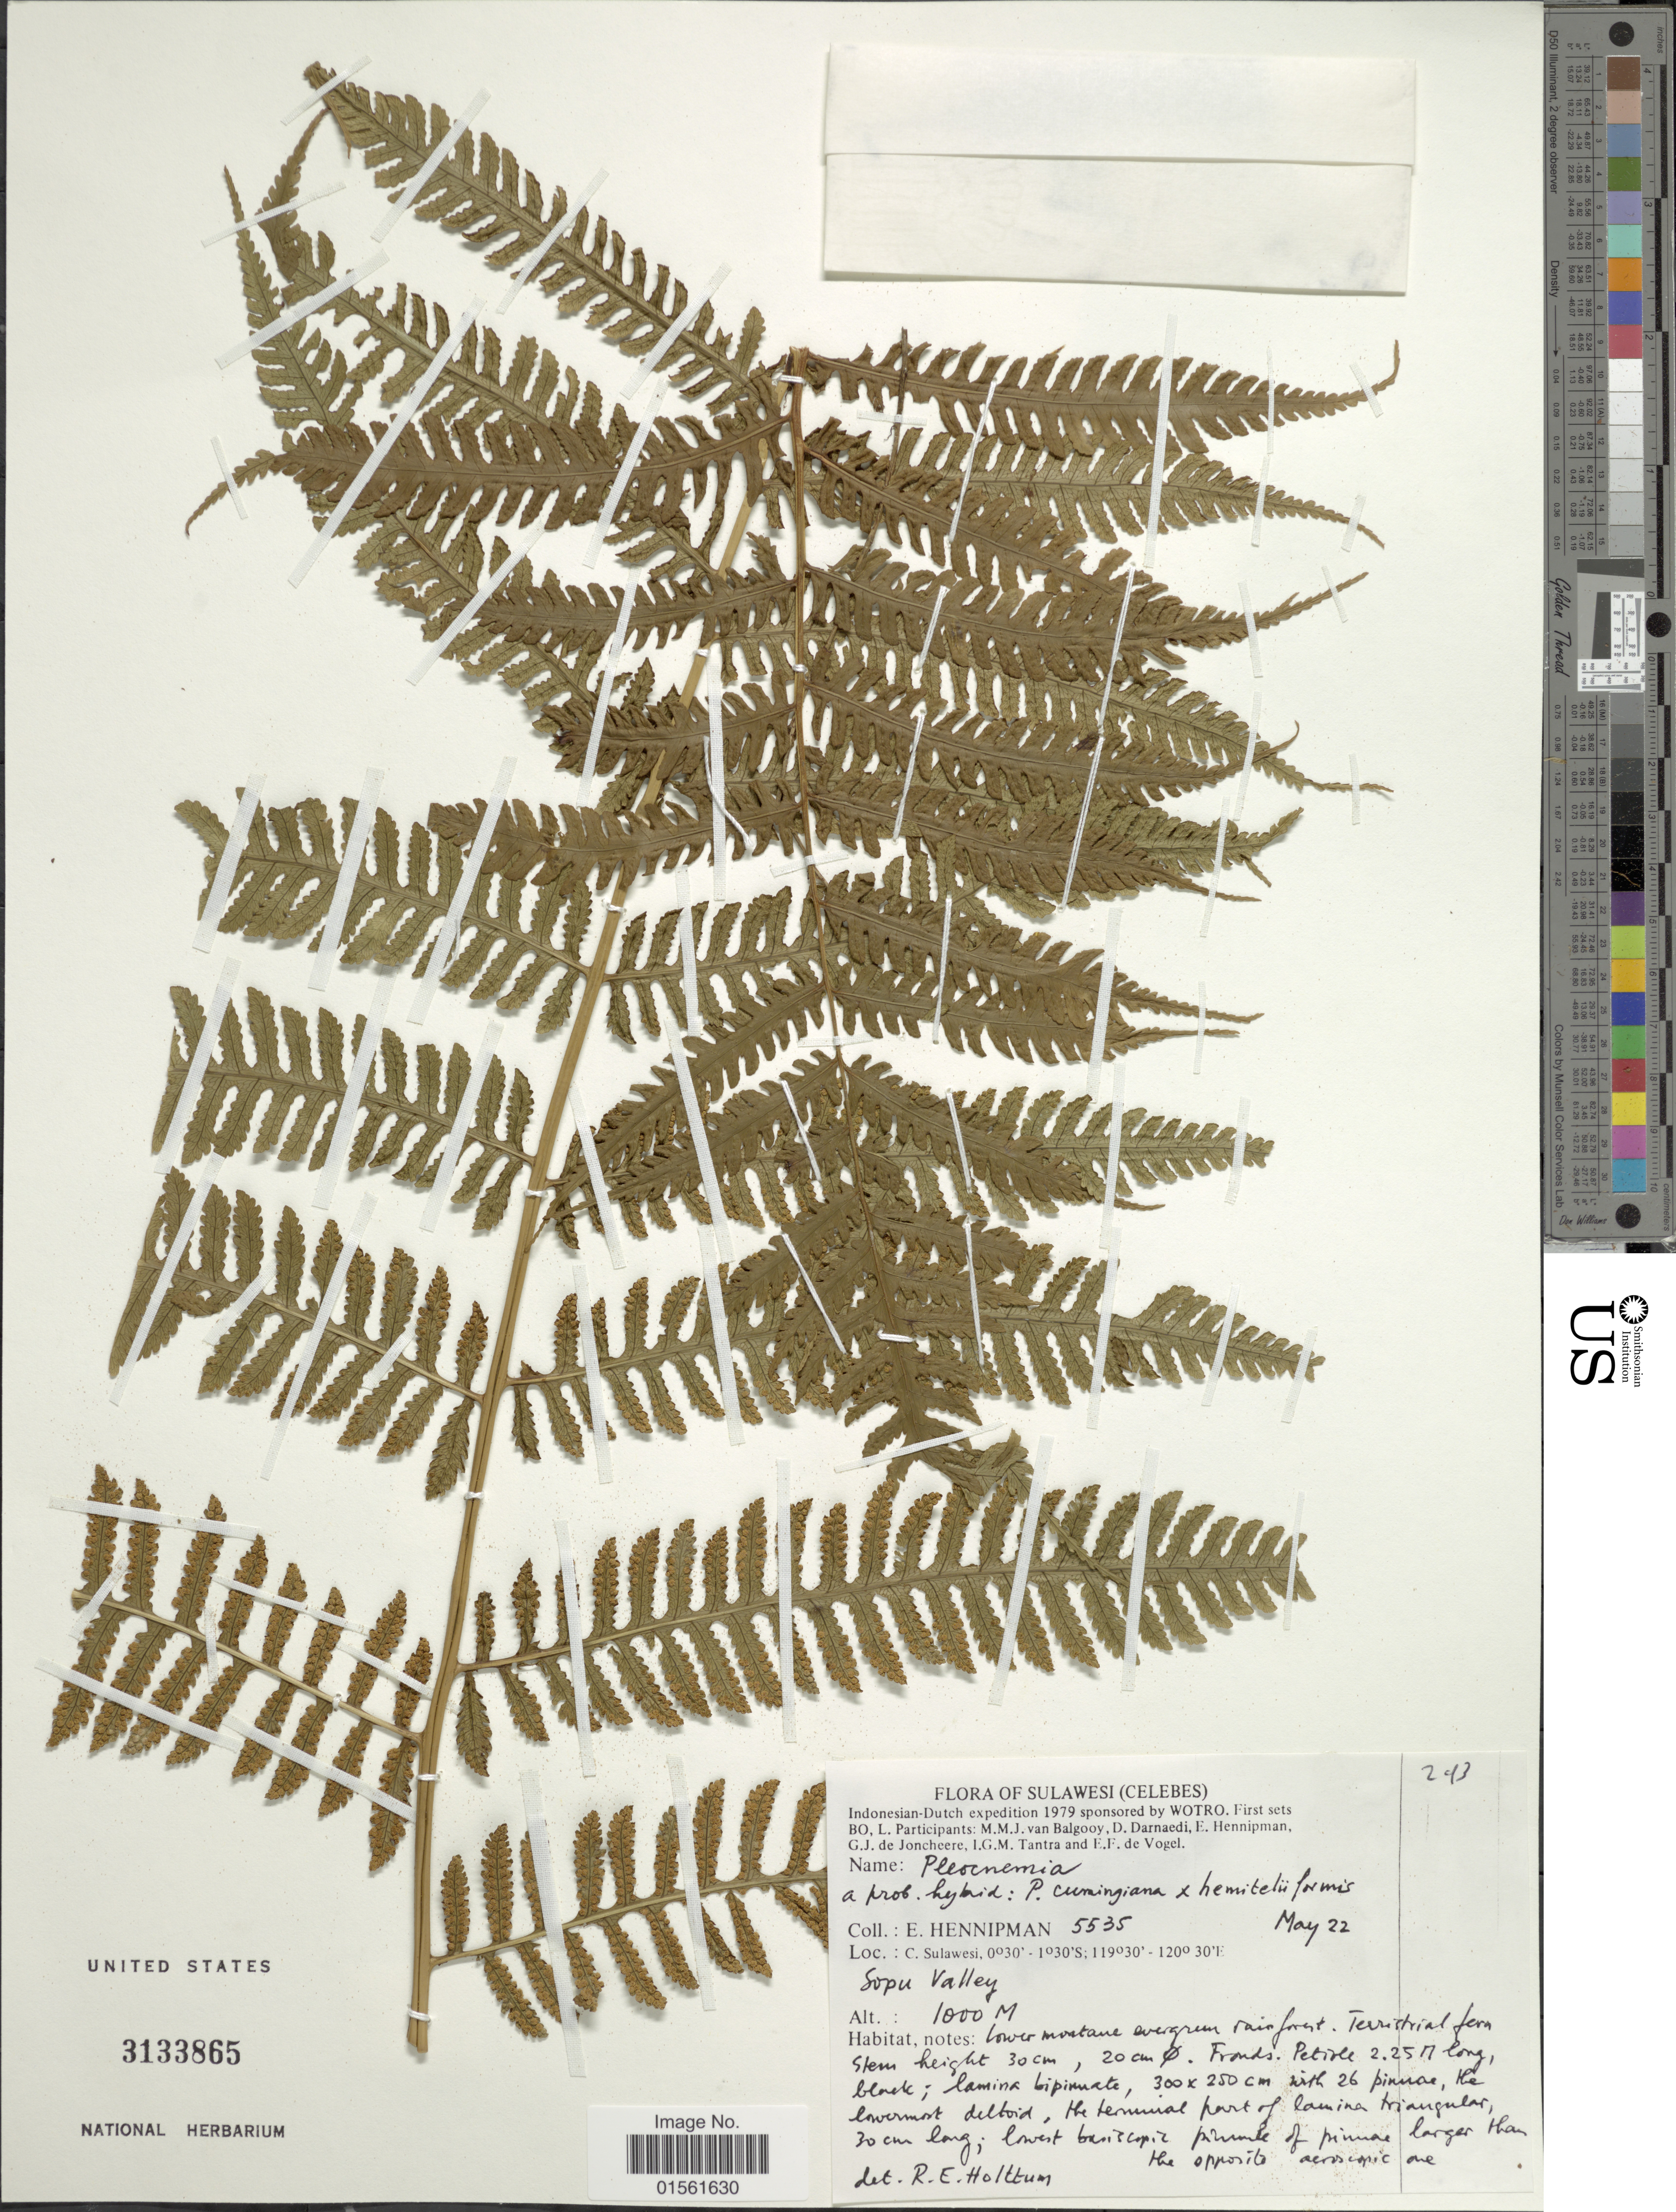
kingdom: Plantae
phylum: Tracheophyta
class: Polypodiopsida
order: Polypodiales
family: Dryopteridaceae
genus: Pleocnemia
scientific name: Pleocnemia cumingiana x P. hemiteliiformis (Racib.) Holttum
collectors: E. Hennipman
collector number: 5535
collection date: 1979-05-22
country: Indonesia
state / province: Sulawesi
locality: Sulawesi (Celebes), C. Sulawesi, Sopu Valley.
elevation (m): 1000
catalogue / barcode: US 3133865